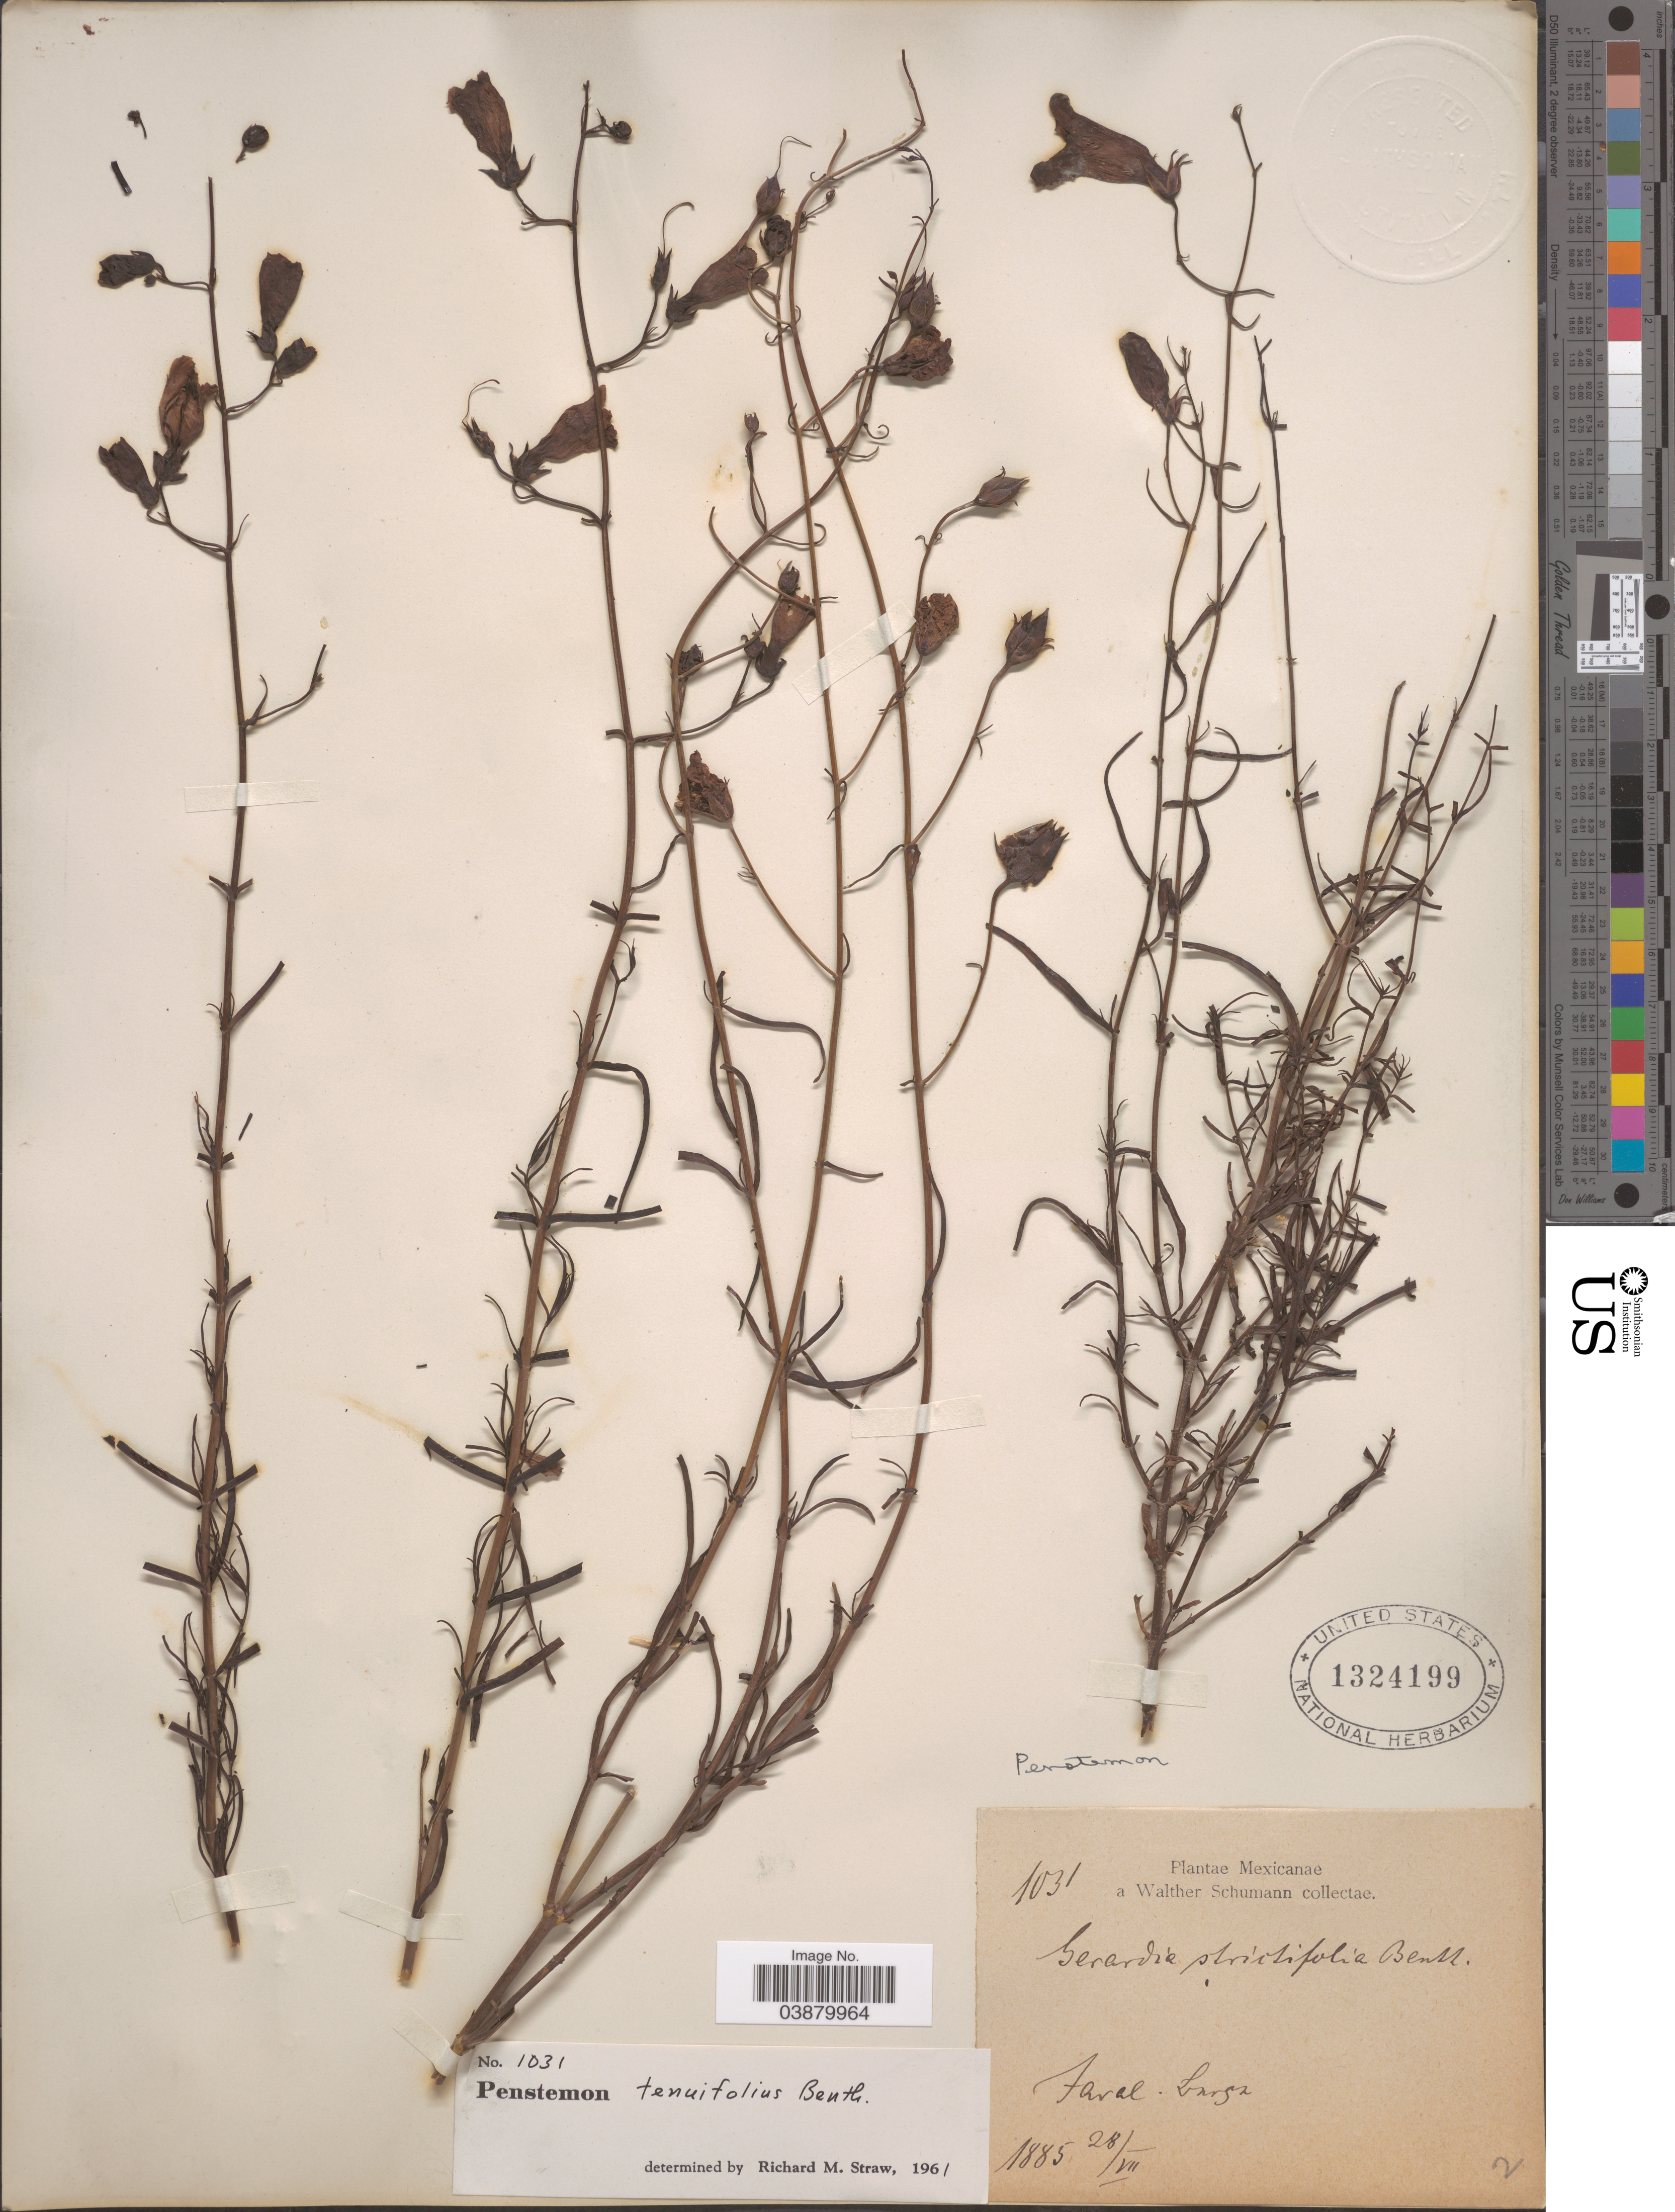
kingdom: Plantae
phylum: Tracheophyta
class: Magnoliopsida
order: Lamiales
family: Plantaginaceae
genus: Penstemon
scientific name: Penstemon tenuifolius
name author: Benth.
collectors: W. Schumann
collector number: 1031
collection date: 1885-07-28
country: Mexico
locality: Faral Larga.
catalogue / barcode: US 1324199